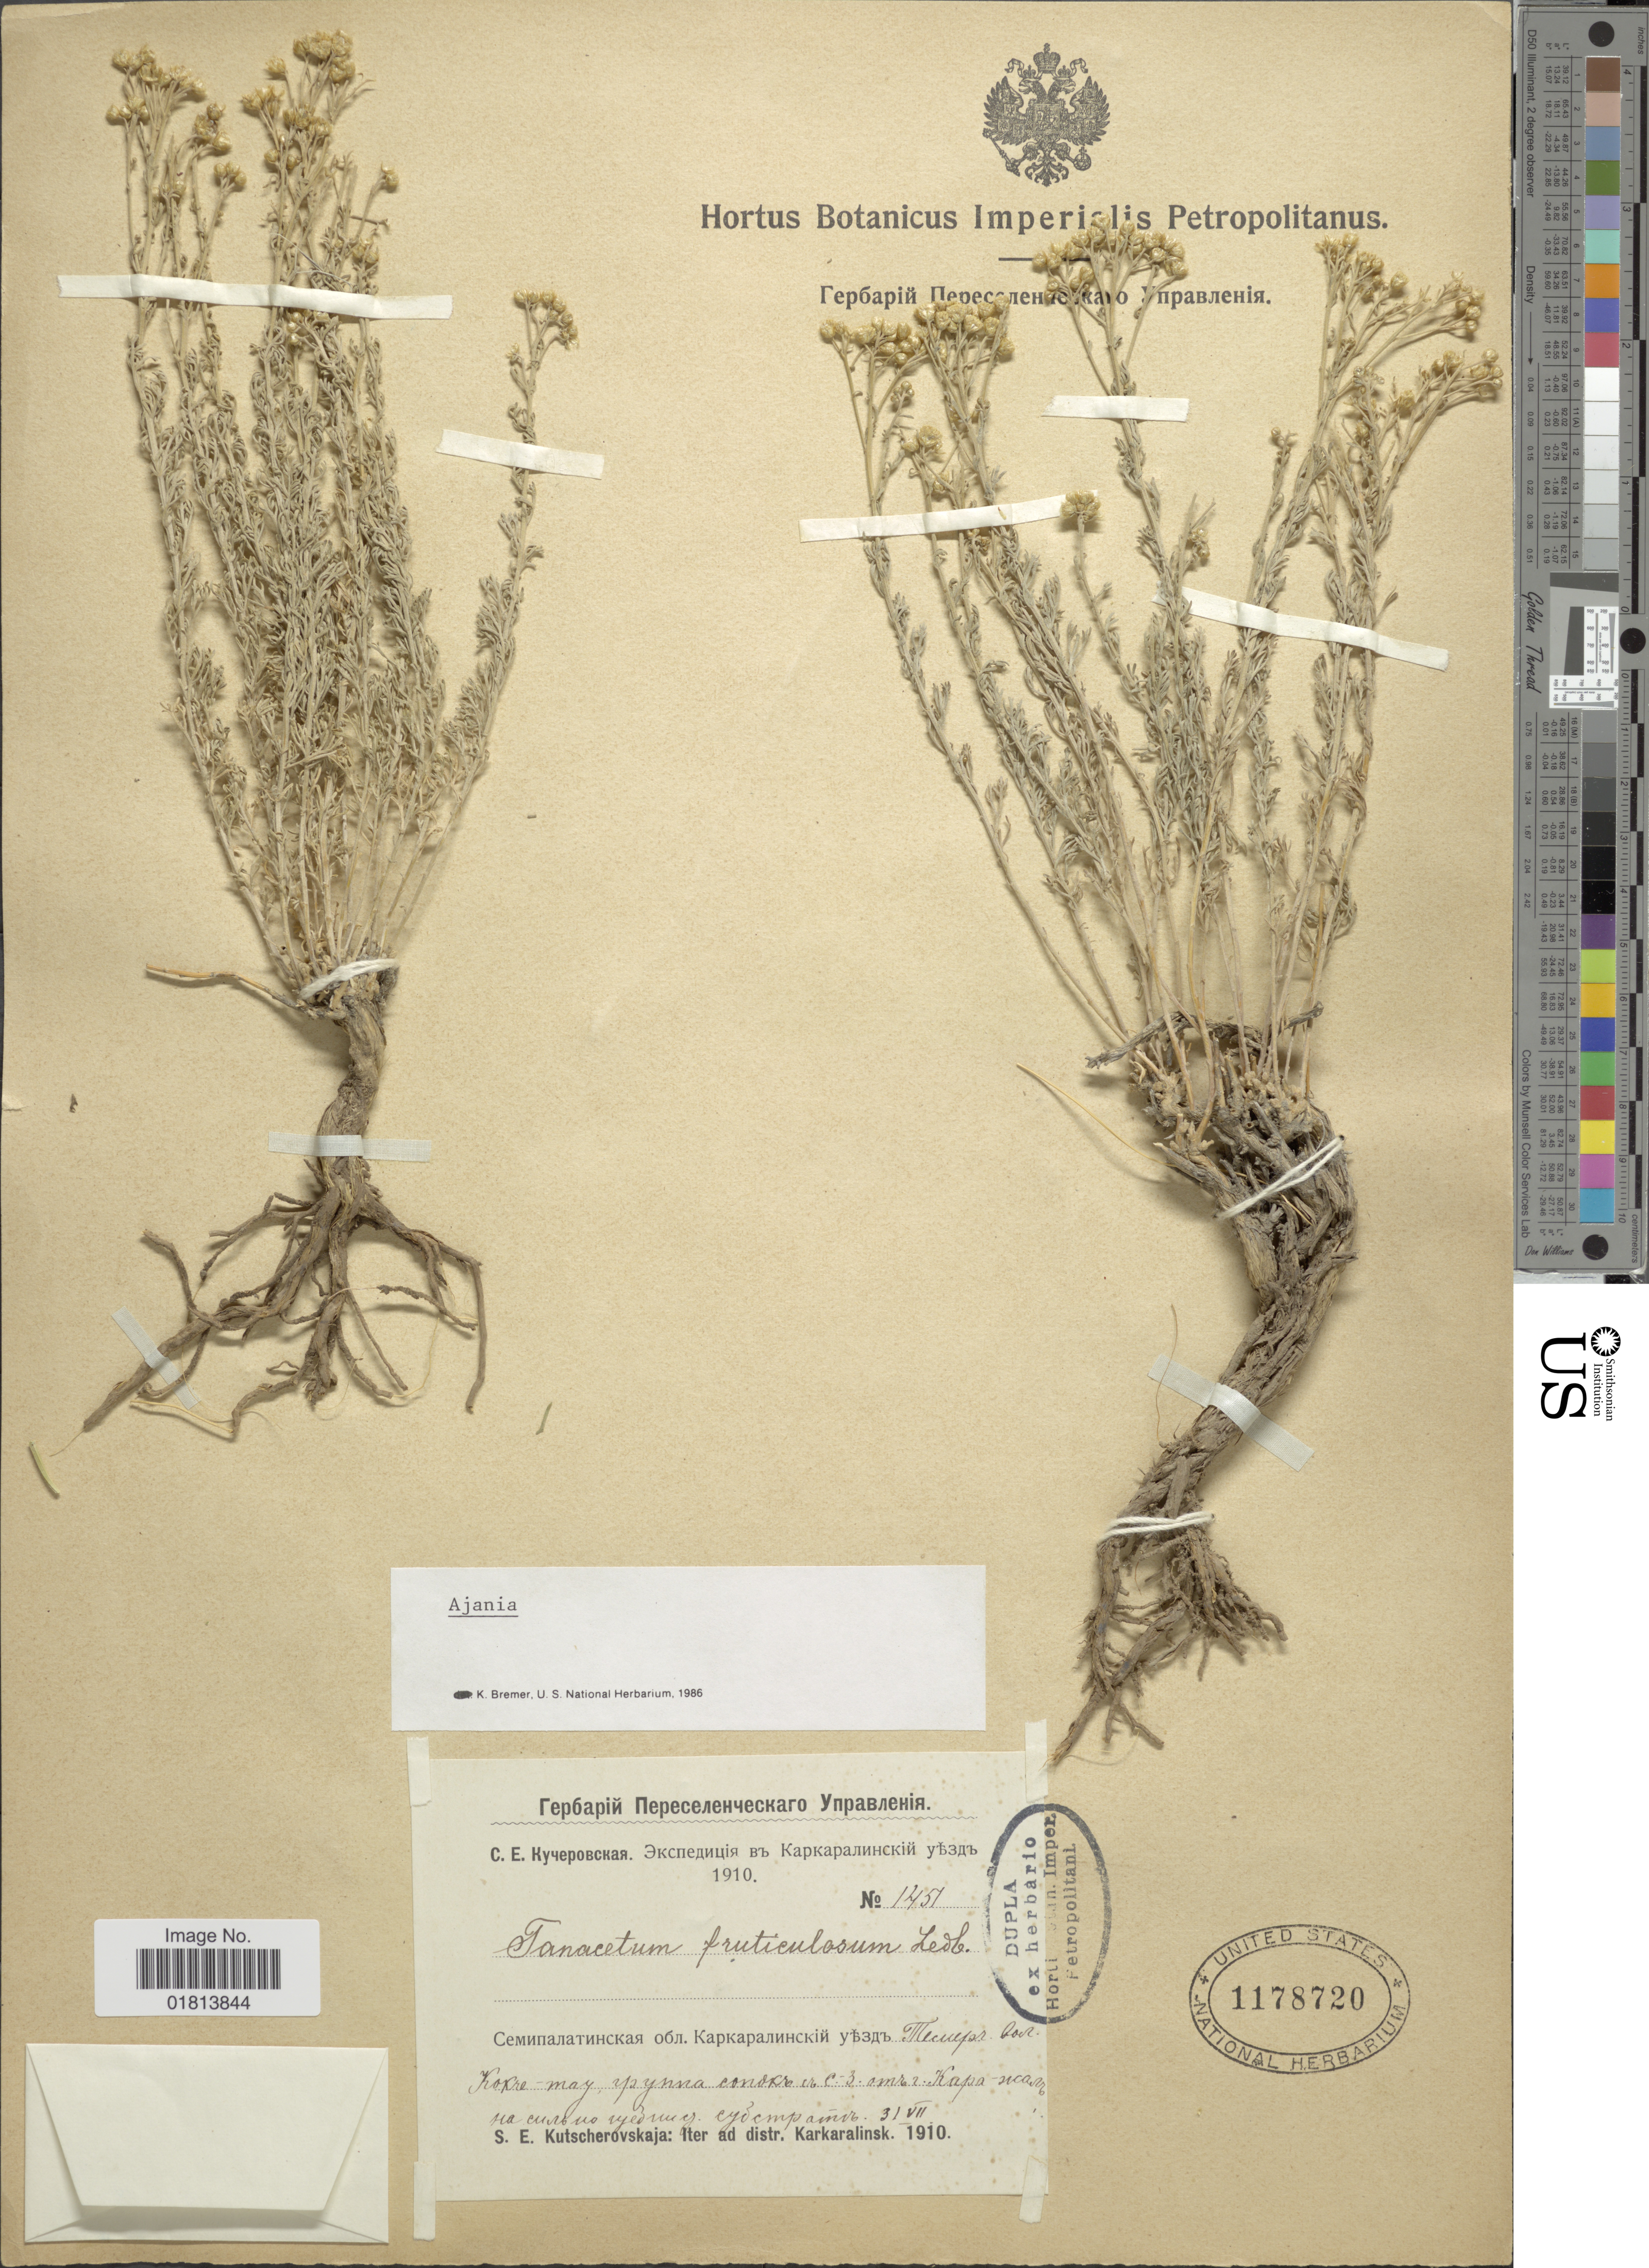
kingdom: Plantae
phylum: Tracheophyta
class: Magnoliopsida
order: Asterales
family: Asteraceae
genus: Ajania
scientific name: Ajania fruticulosa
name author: (Ledeb.) Poljakov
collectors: S. Kutscherovskaja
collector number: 1451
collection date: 1910-07-31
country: Kazakhstan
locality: Iter ad distr. Karkaralinsk, Kokche-tau, NW from Kara-zhal Mts.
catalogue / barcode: US 1178720